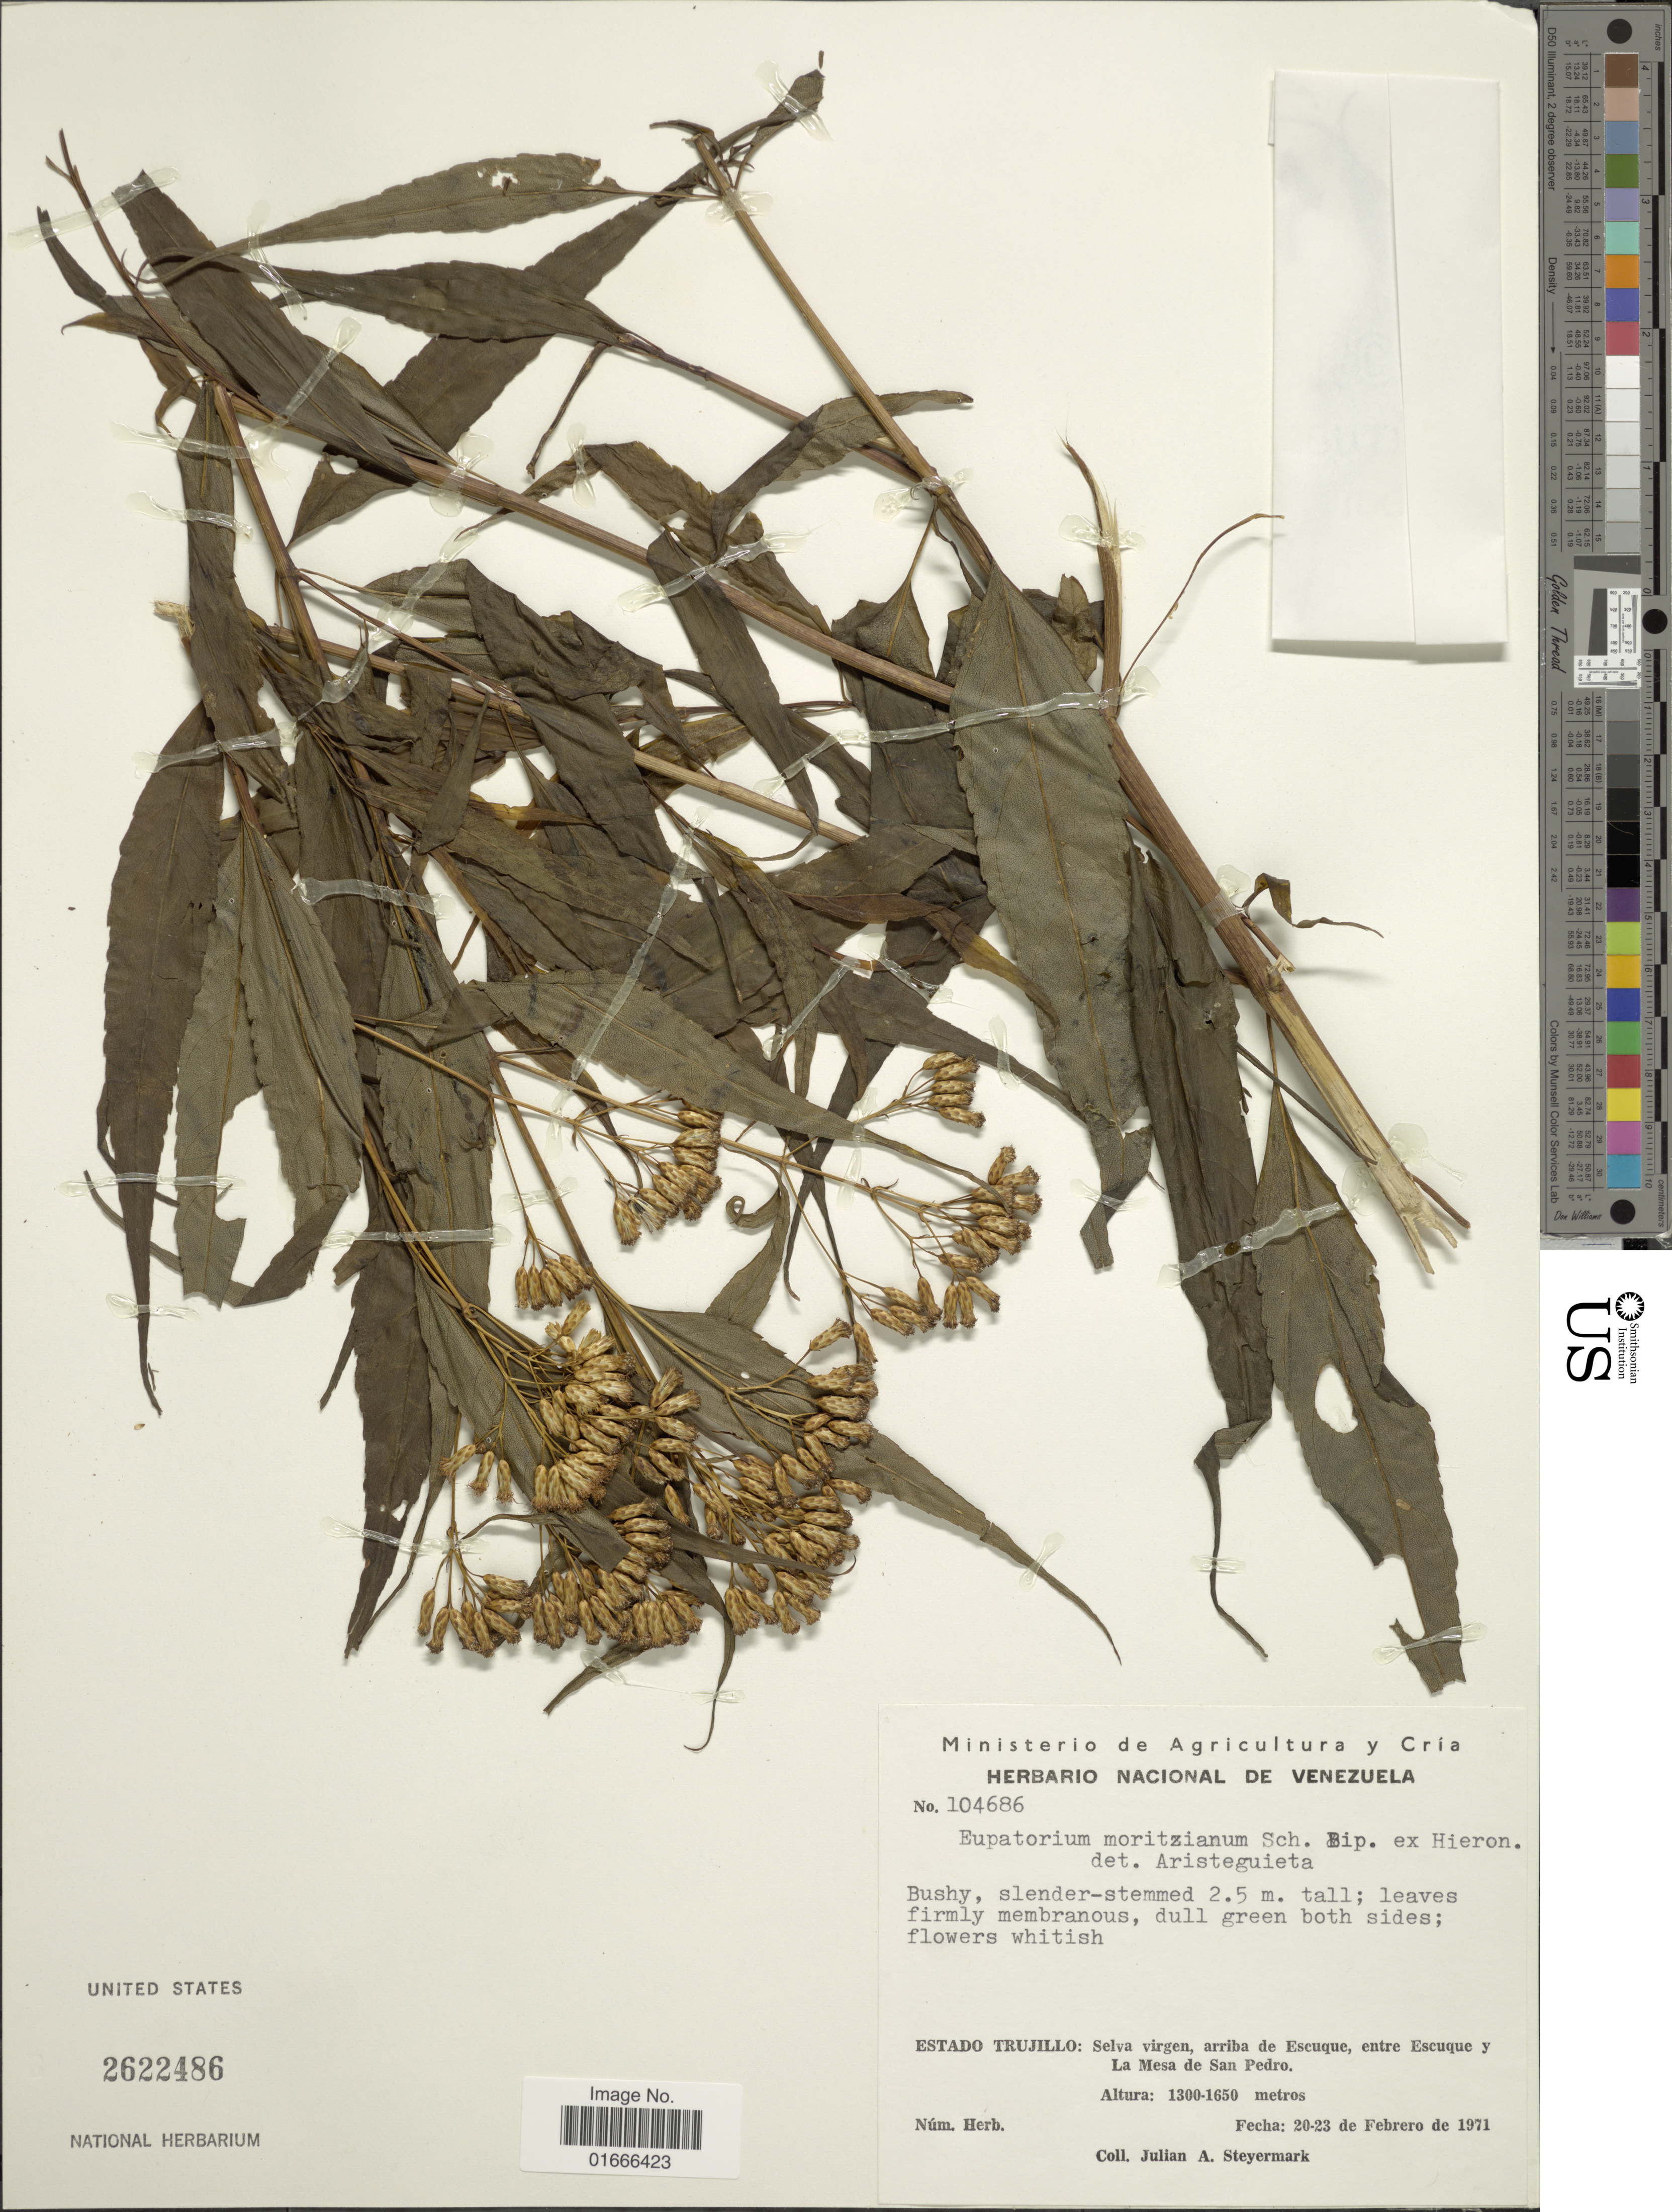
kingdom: Plantae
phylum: Tracheophyta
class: Magnoliopsida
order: Asterales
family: Asteraceae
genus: Chromolaena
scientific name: Chromolaena moritziana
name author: (Sch. Bip.) R.M. King & H. Rob.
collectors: J. Steyermark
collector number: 104686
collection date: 1971-02-20/1971-02-23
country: Venezuela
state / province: Trujillo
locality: Arriba de Escuque, entre Escuque y La Mesa de San Pedro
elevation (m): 1300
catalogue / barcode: US 2622486